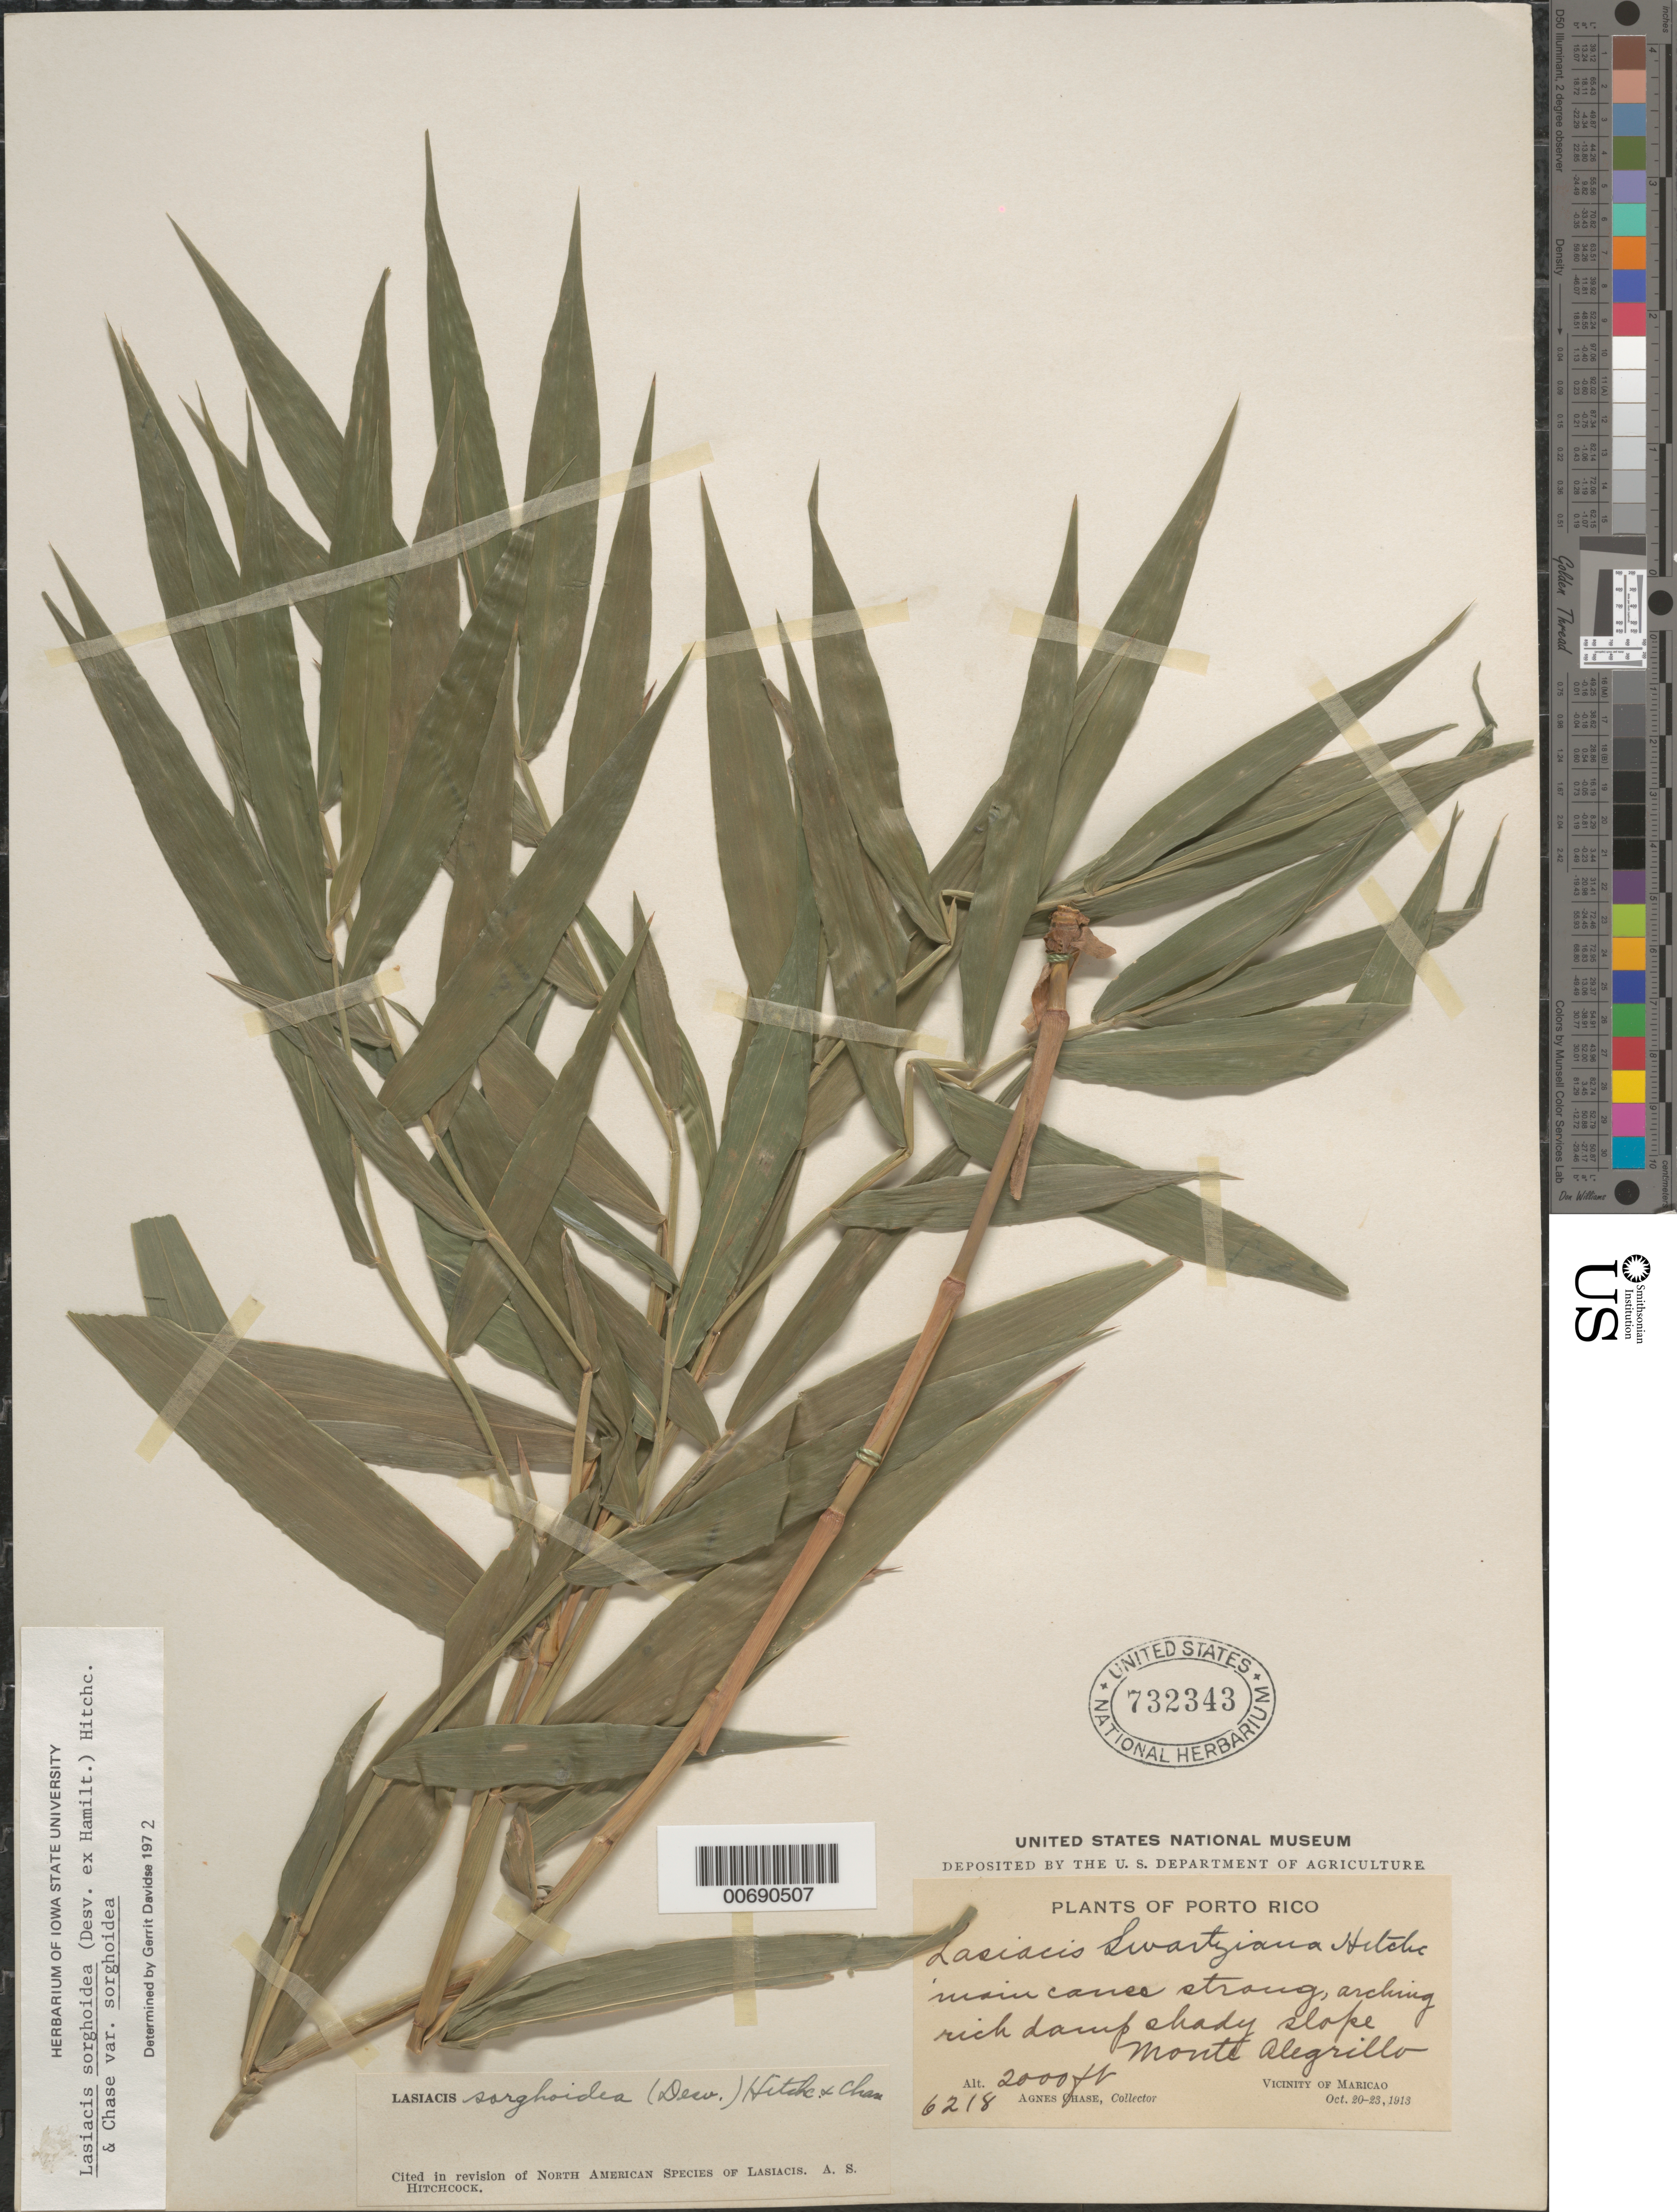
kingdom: Plantae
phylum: Tracheophyta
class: Liliopsida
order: Poales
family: Poaceae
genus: Lasiacis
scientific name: Lasiacis sorghoidea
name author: (Desv. ex Ham.) Hitchc. & Chase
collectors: A. Chase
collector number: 6218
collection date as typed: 20 Oct 1913 to 23 Oct 1913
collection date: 1913-10-20/1913-10-23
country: Puerto Rico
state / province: Maricao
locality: Monte Alegrillo, vicinity of Maricao. Rich, damp, shady slope.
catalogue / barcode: US 732343